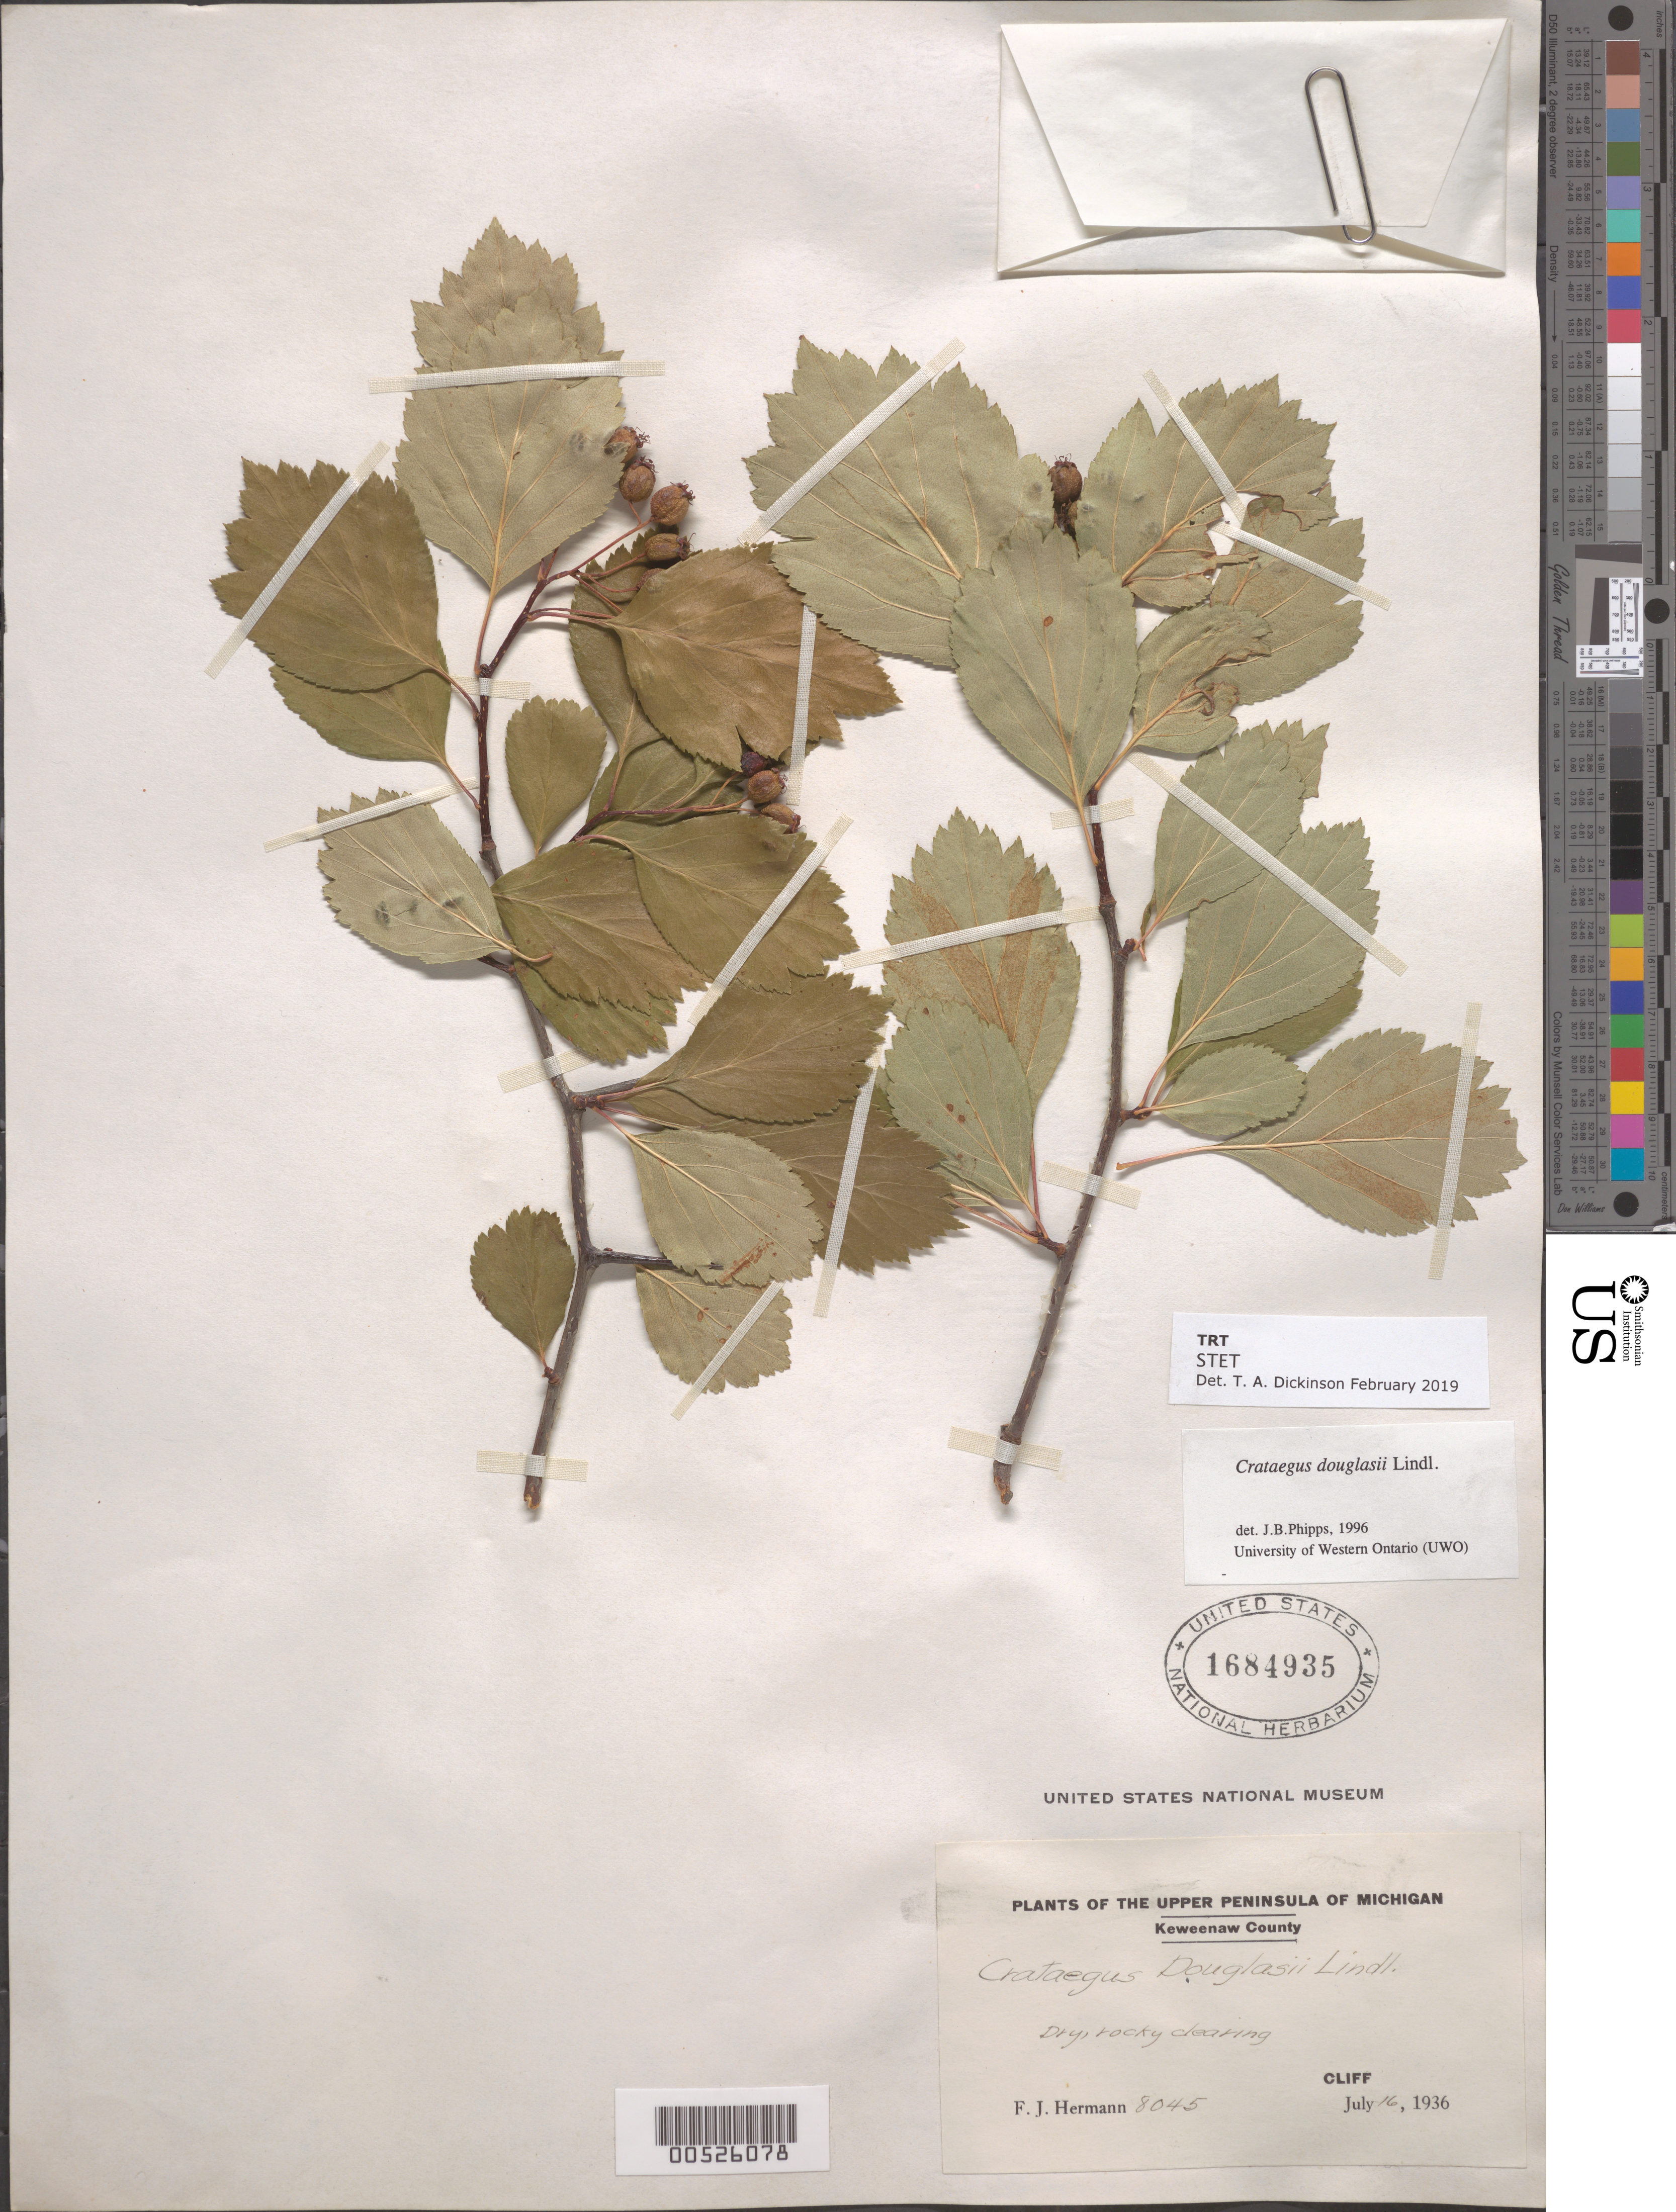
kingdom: Plantae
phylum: Tracheophyta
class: Magnoliopsida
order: Rosales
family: Rosaceae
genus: Crataegus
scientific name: Crataegus douglasii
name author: Lindl.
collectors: F. J. Hermann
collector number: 8045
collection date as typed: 16 Jul 1936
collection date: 1936-07-16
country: United States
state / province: Michigan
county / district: Keweenaw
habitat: Dry, rocky clearing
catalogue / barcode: US 1684935